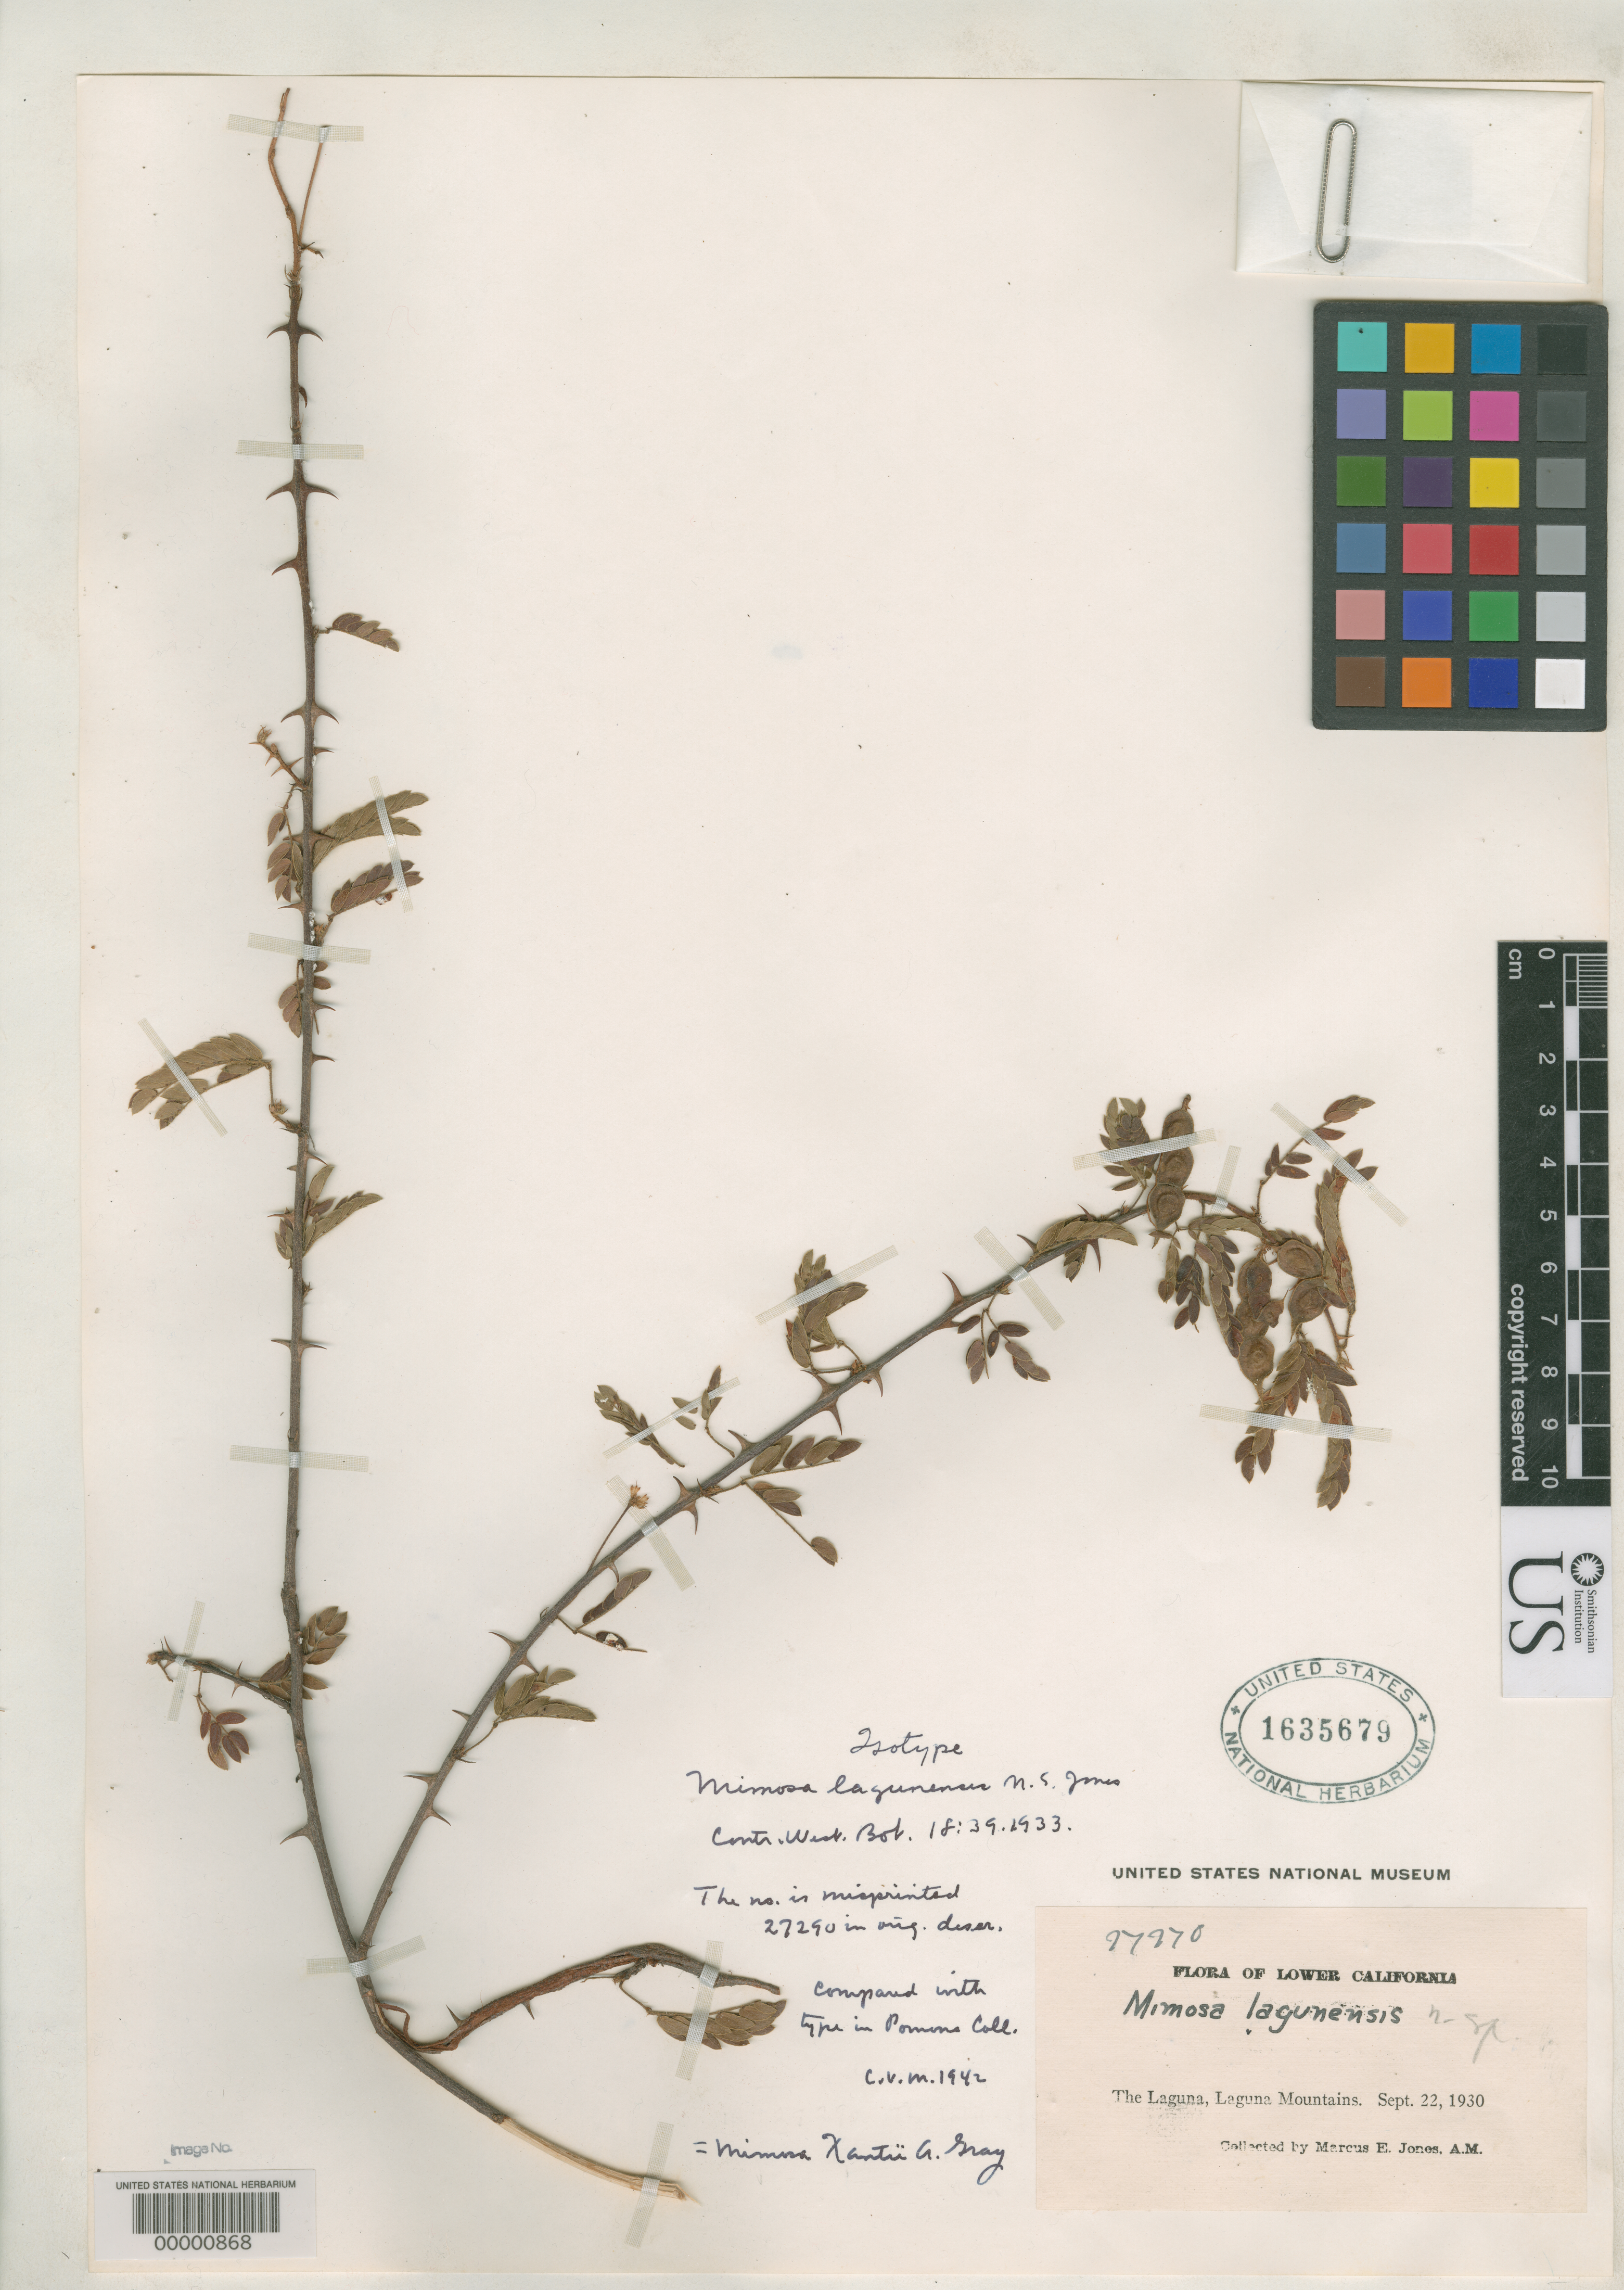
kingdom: Plantae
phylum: Tracheophyta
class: Magnoliopsida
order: Fabales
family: Fabaceae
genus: Mimosa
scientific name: Mimosa lagunensis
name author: M.E. Jones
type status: Isotype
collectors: M. E. Jones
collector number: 27270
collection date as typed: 22 Sep 1930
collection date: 1930-09-22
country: Mexico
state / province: Baja California Norte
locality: Laguna Mts.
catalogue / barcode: US 1645679